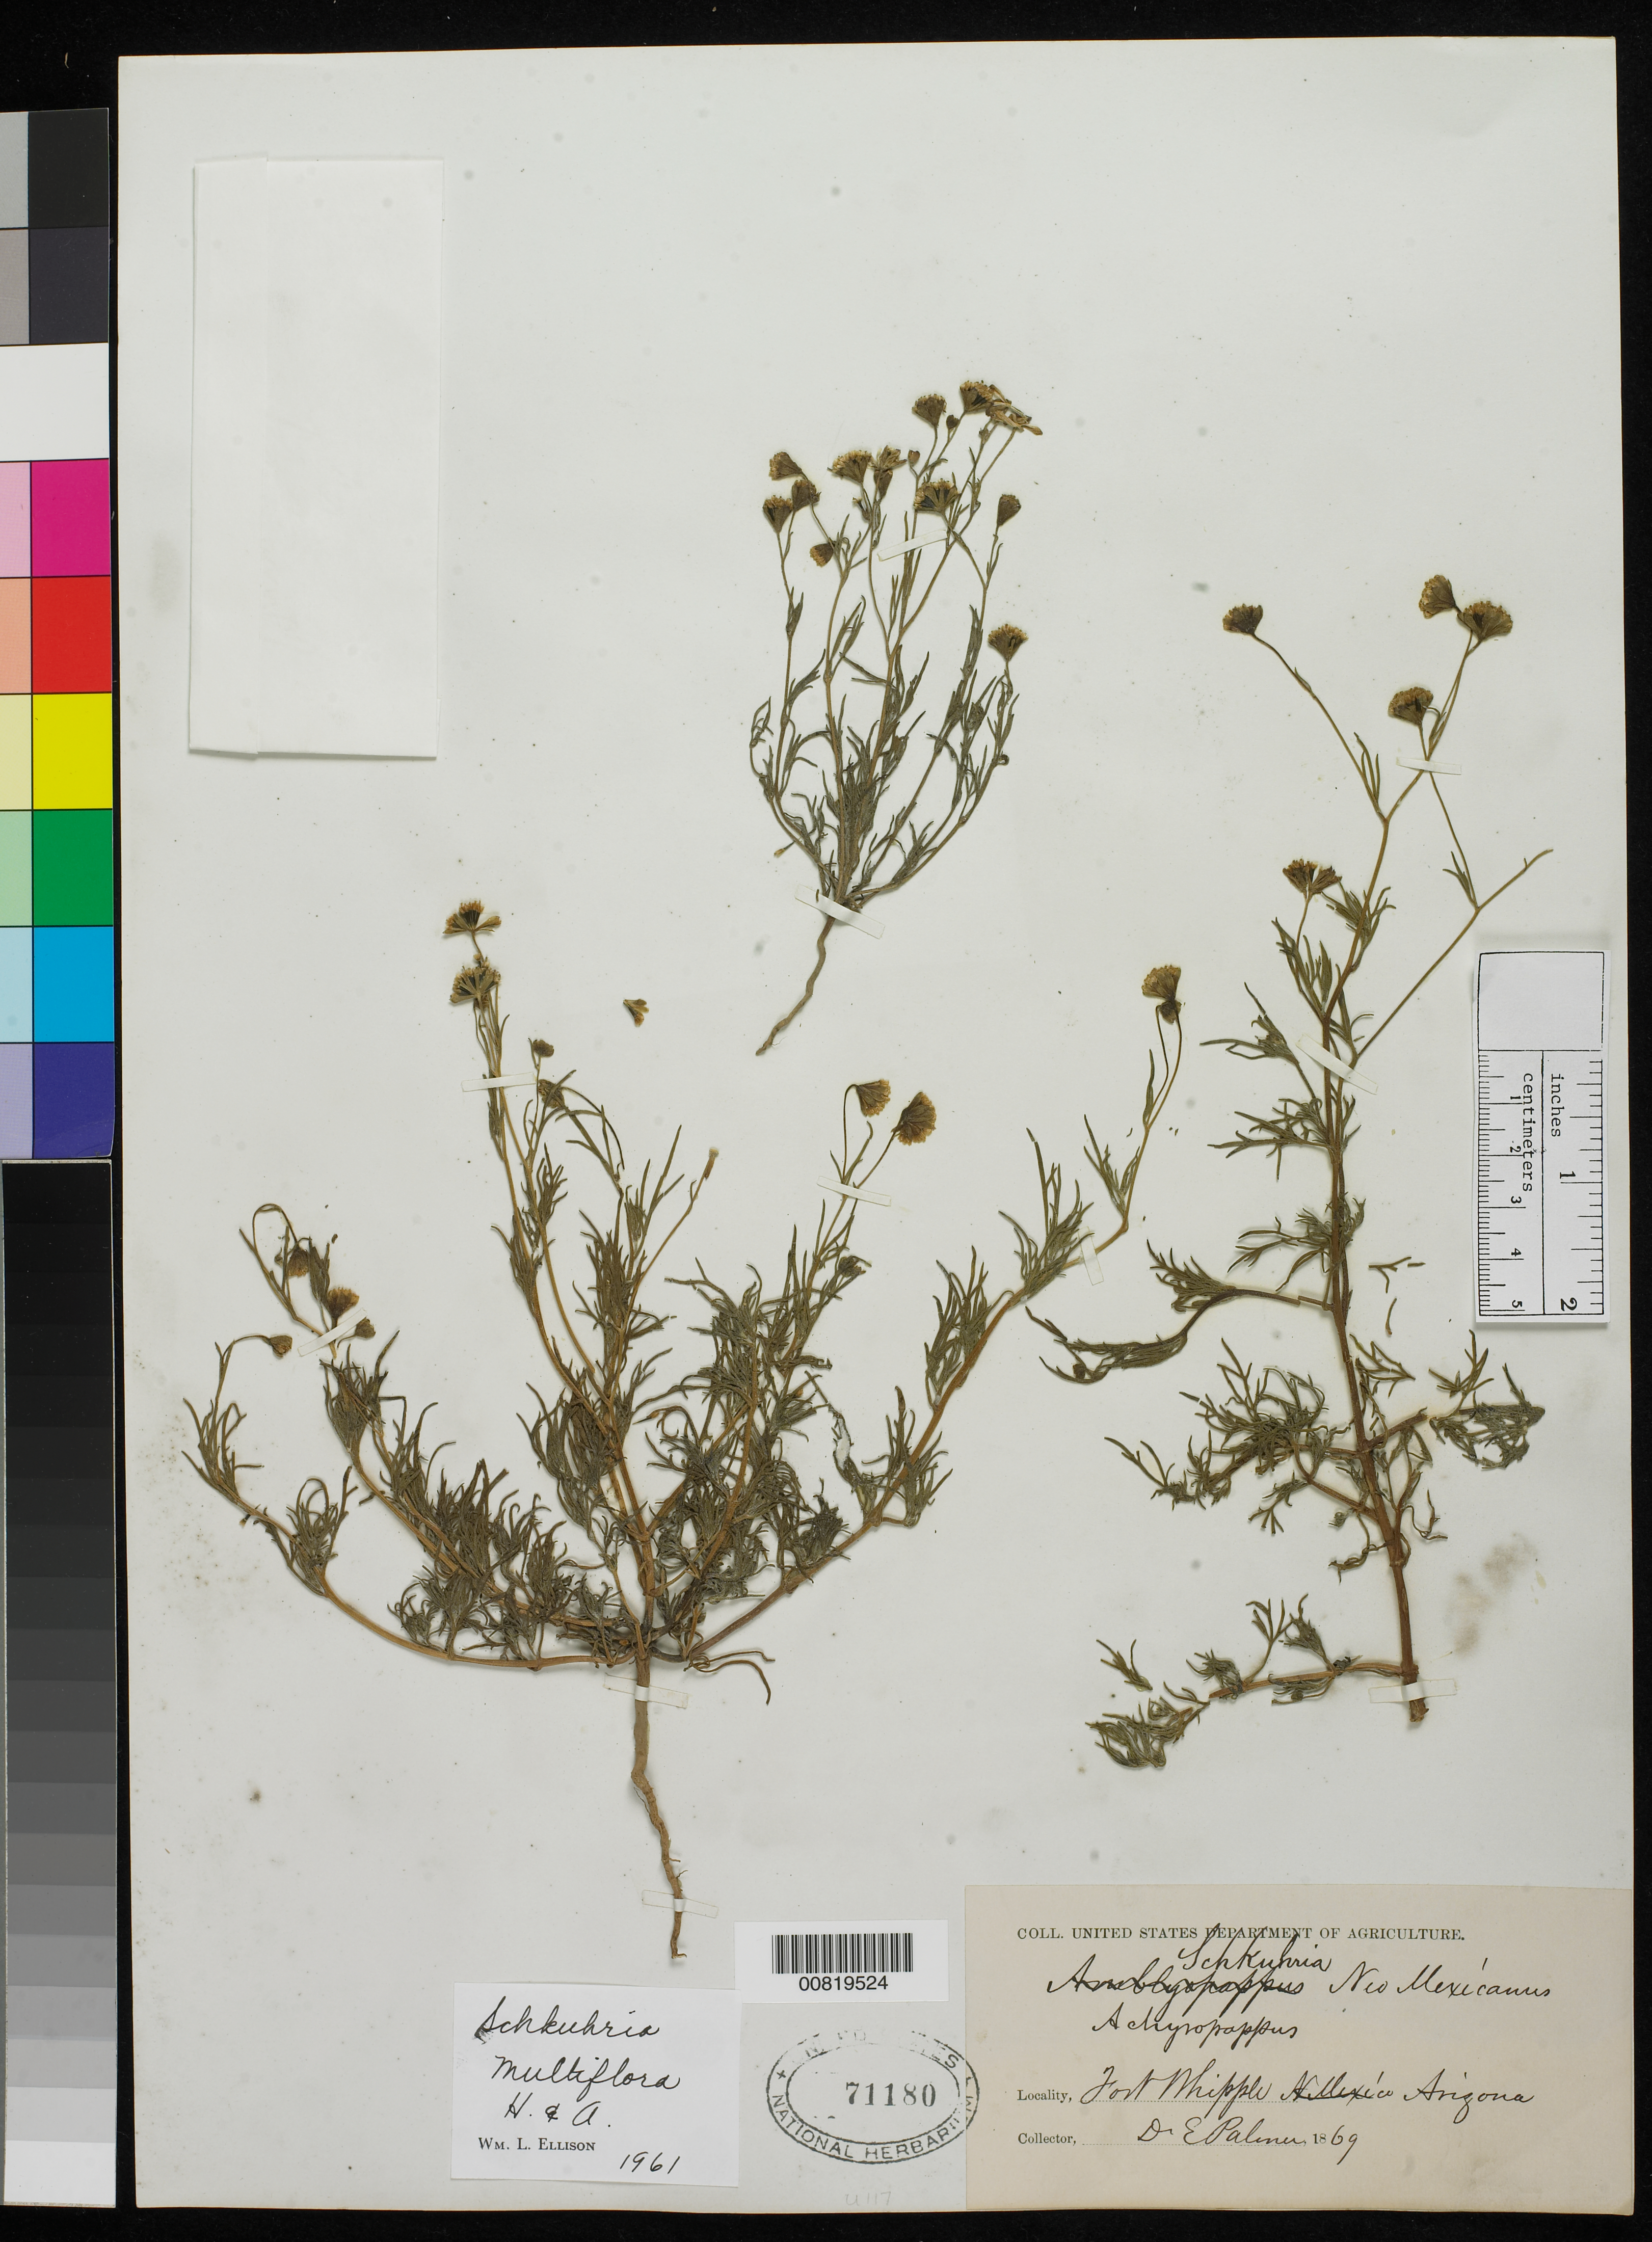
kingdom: Plantae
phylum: Tracheophyta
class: Magnoliopsida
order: Asterales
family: Asteraceae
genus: Schkuhria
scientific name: Schkuhria multiflora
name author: Hook. & Arn.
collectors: E. Palmer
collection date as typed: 1869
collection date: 1869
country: United States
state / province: Arizona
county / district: Yavapai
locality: Fort Whipple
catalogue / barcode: US 71180